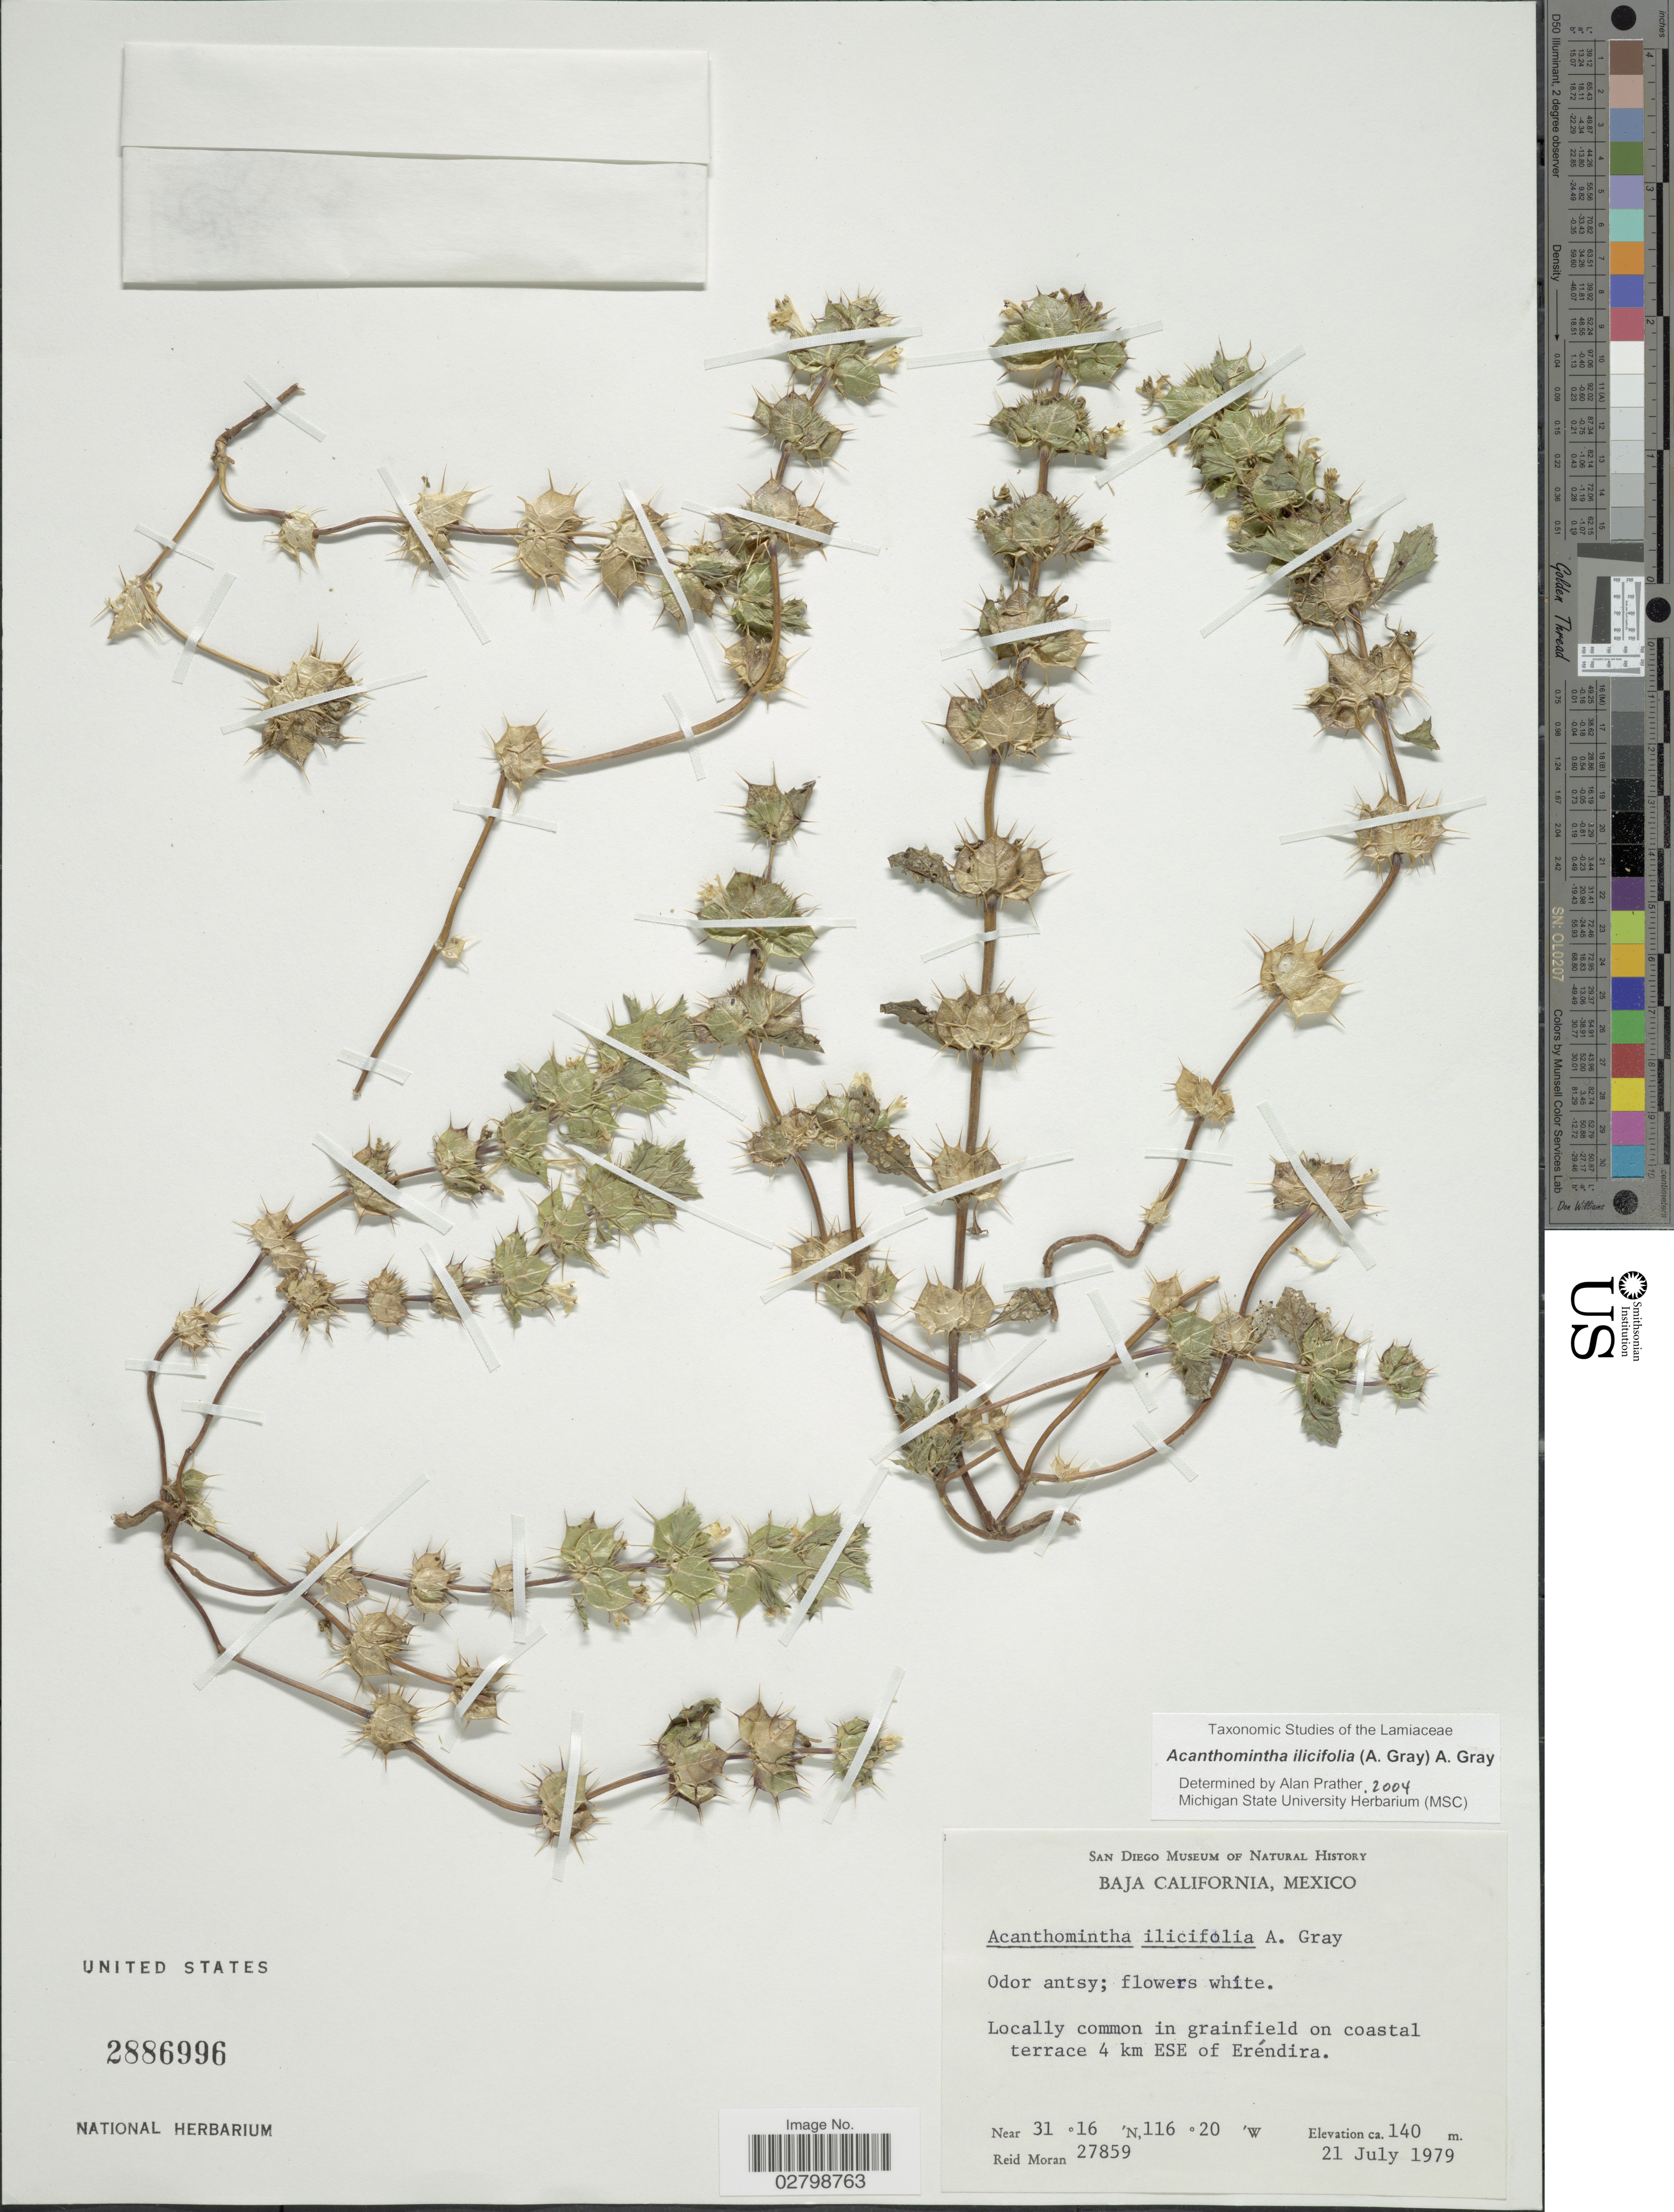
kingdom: Plantae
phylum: Tracheophyta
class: Magnoliopsida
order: Lamiales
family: Lamiaceae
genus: Acanthomintha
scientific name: Acanthomintha ilicifolia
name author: A. Gray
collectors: R. V. Moran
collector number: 27859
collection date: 1979-07-21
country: Mexico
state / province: Baja California Norte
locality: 4 km ESE of Eréndira.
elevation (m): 140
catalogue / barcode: US 2886996